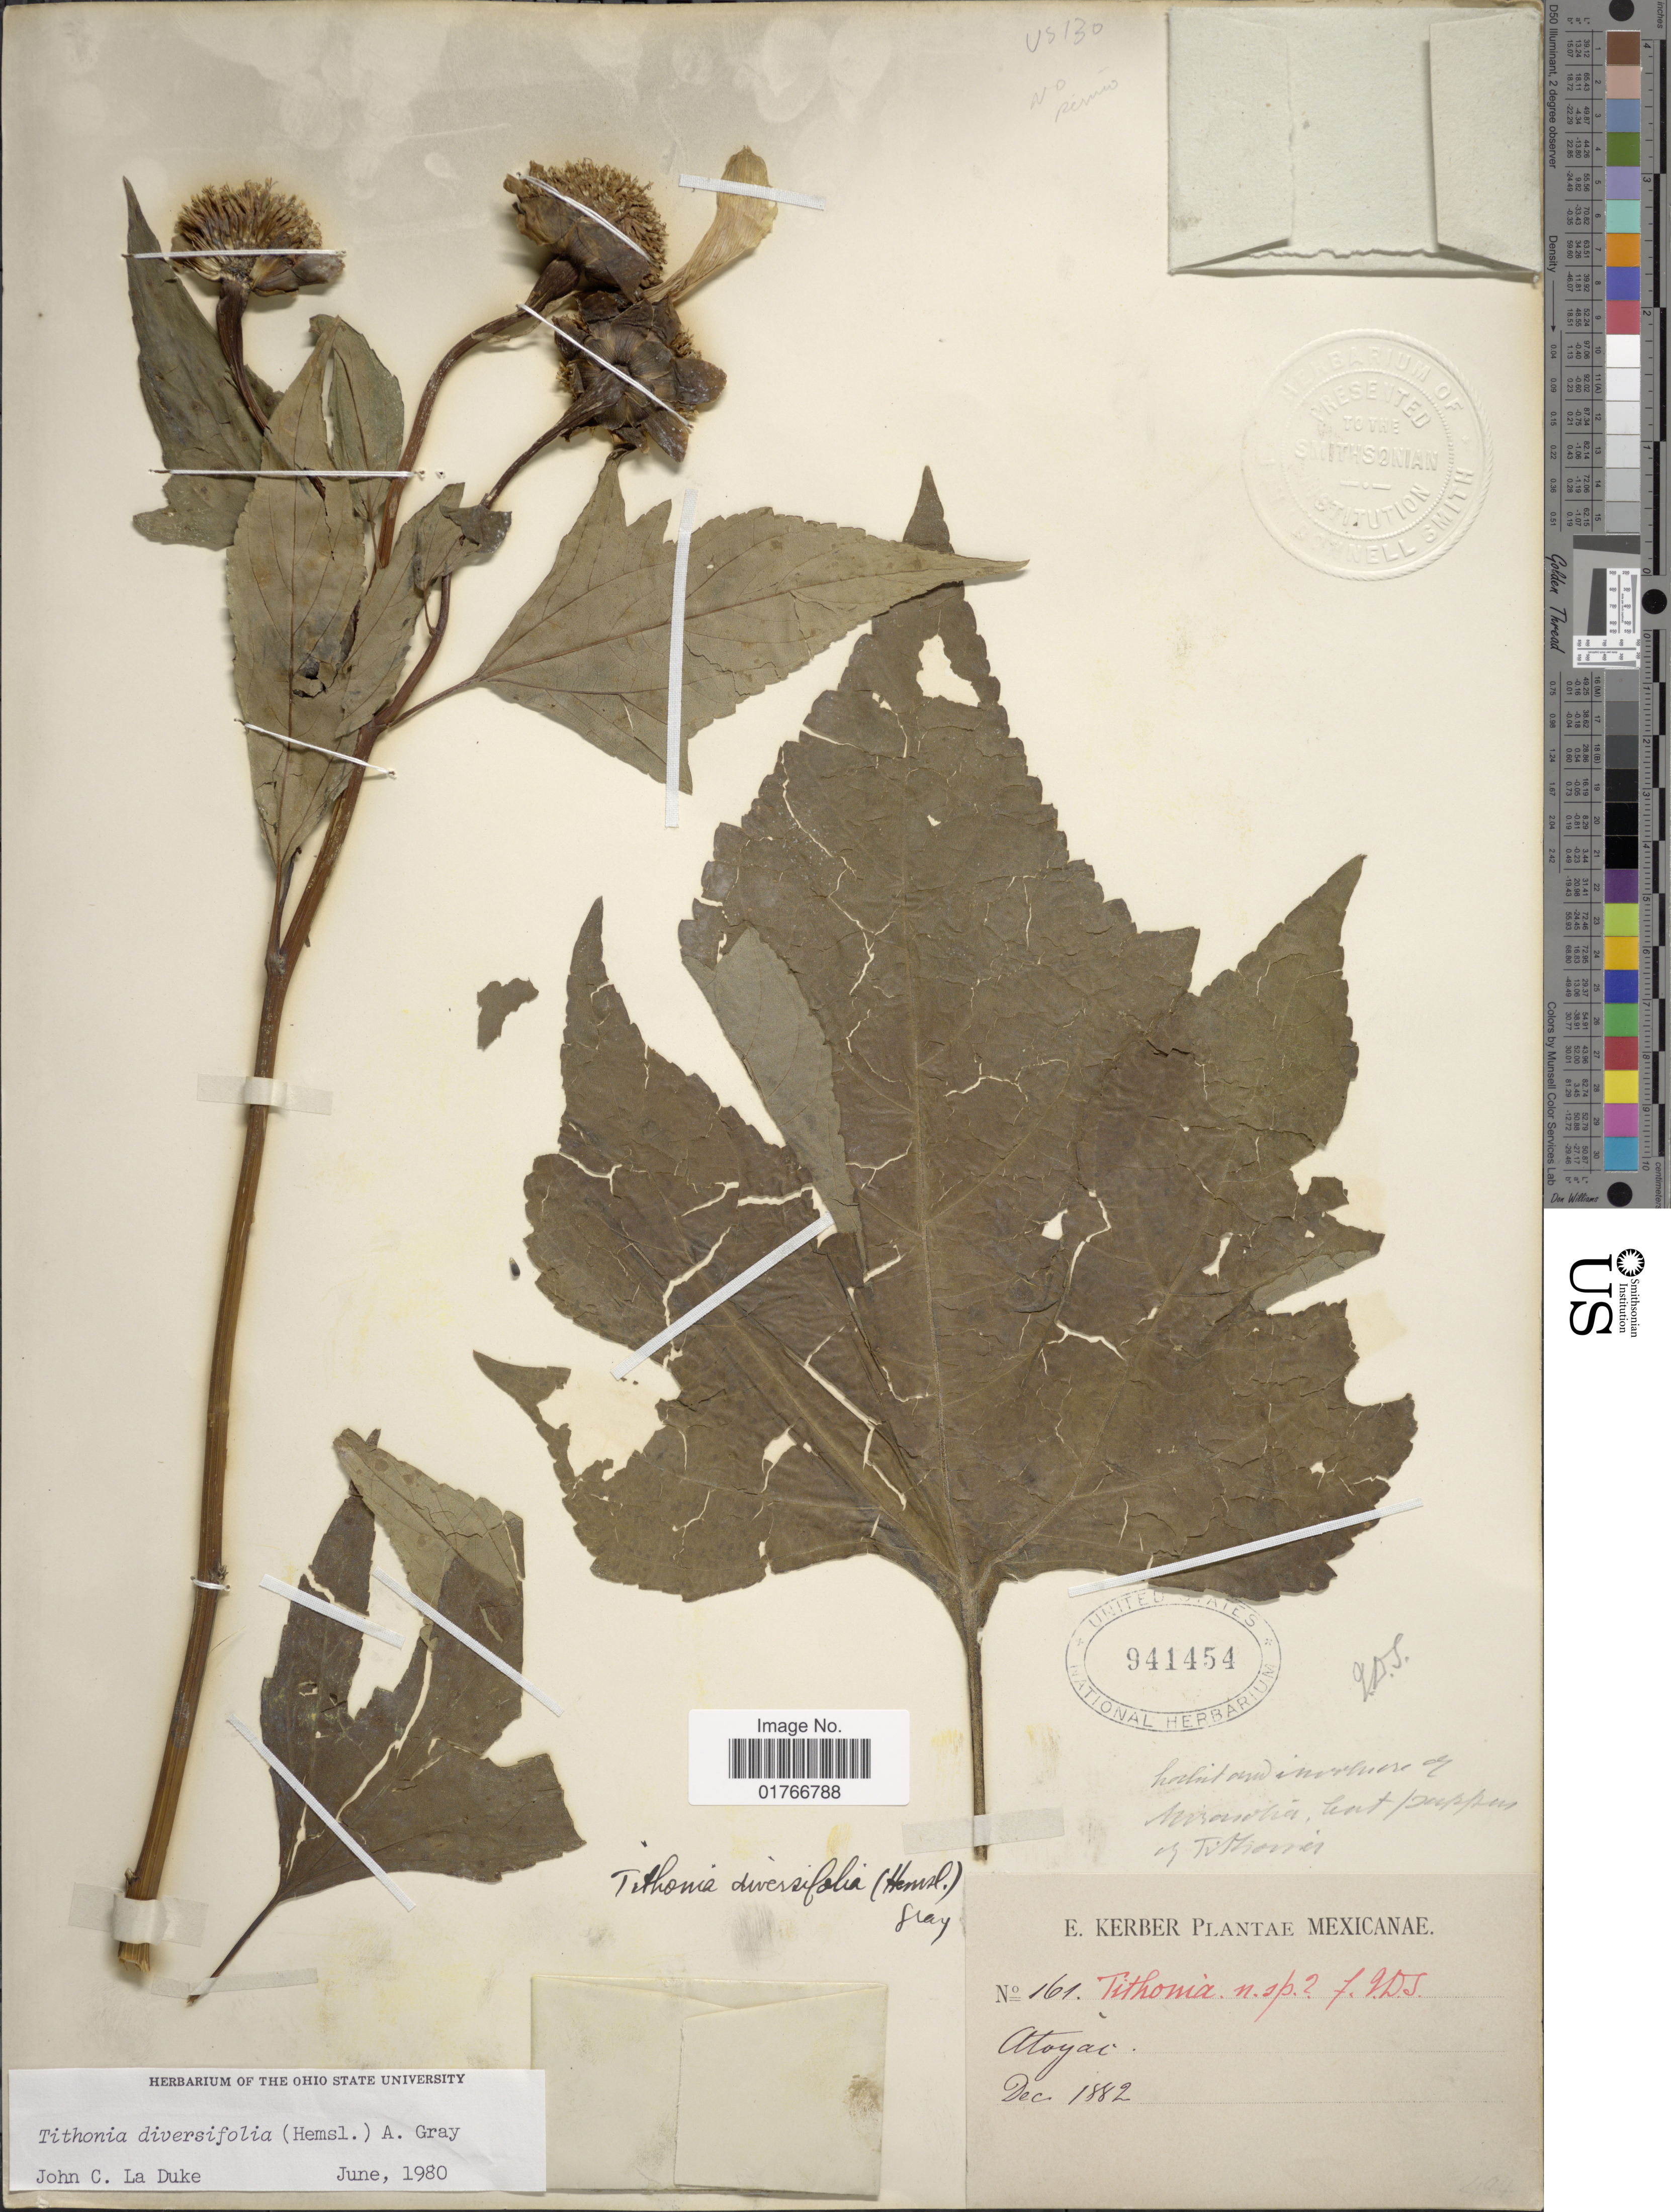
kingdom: Plantae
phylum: Tracheophyta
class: Magnoliopsida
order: Asterales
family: Asteraceae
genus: Tithonia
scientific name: Tithonia diversifolia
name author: (Hemsl.) A. Gray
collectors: E. Kerber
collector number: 161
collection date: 1882-12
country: Mexico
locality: Atoyac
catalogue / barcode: US 941454